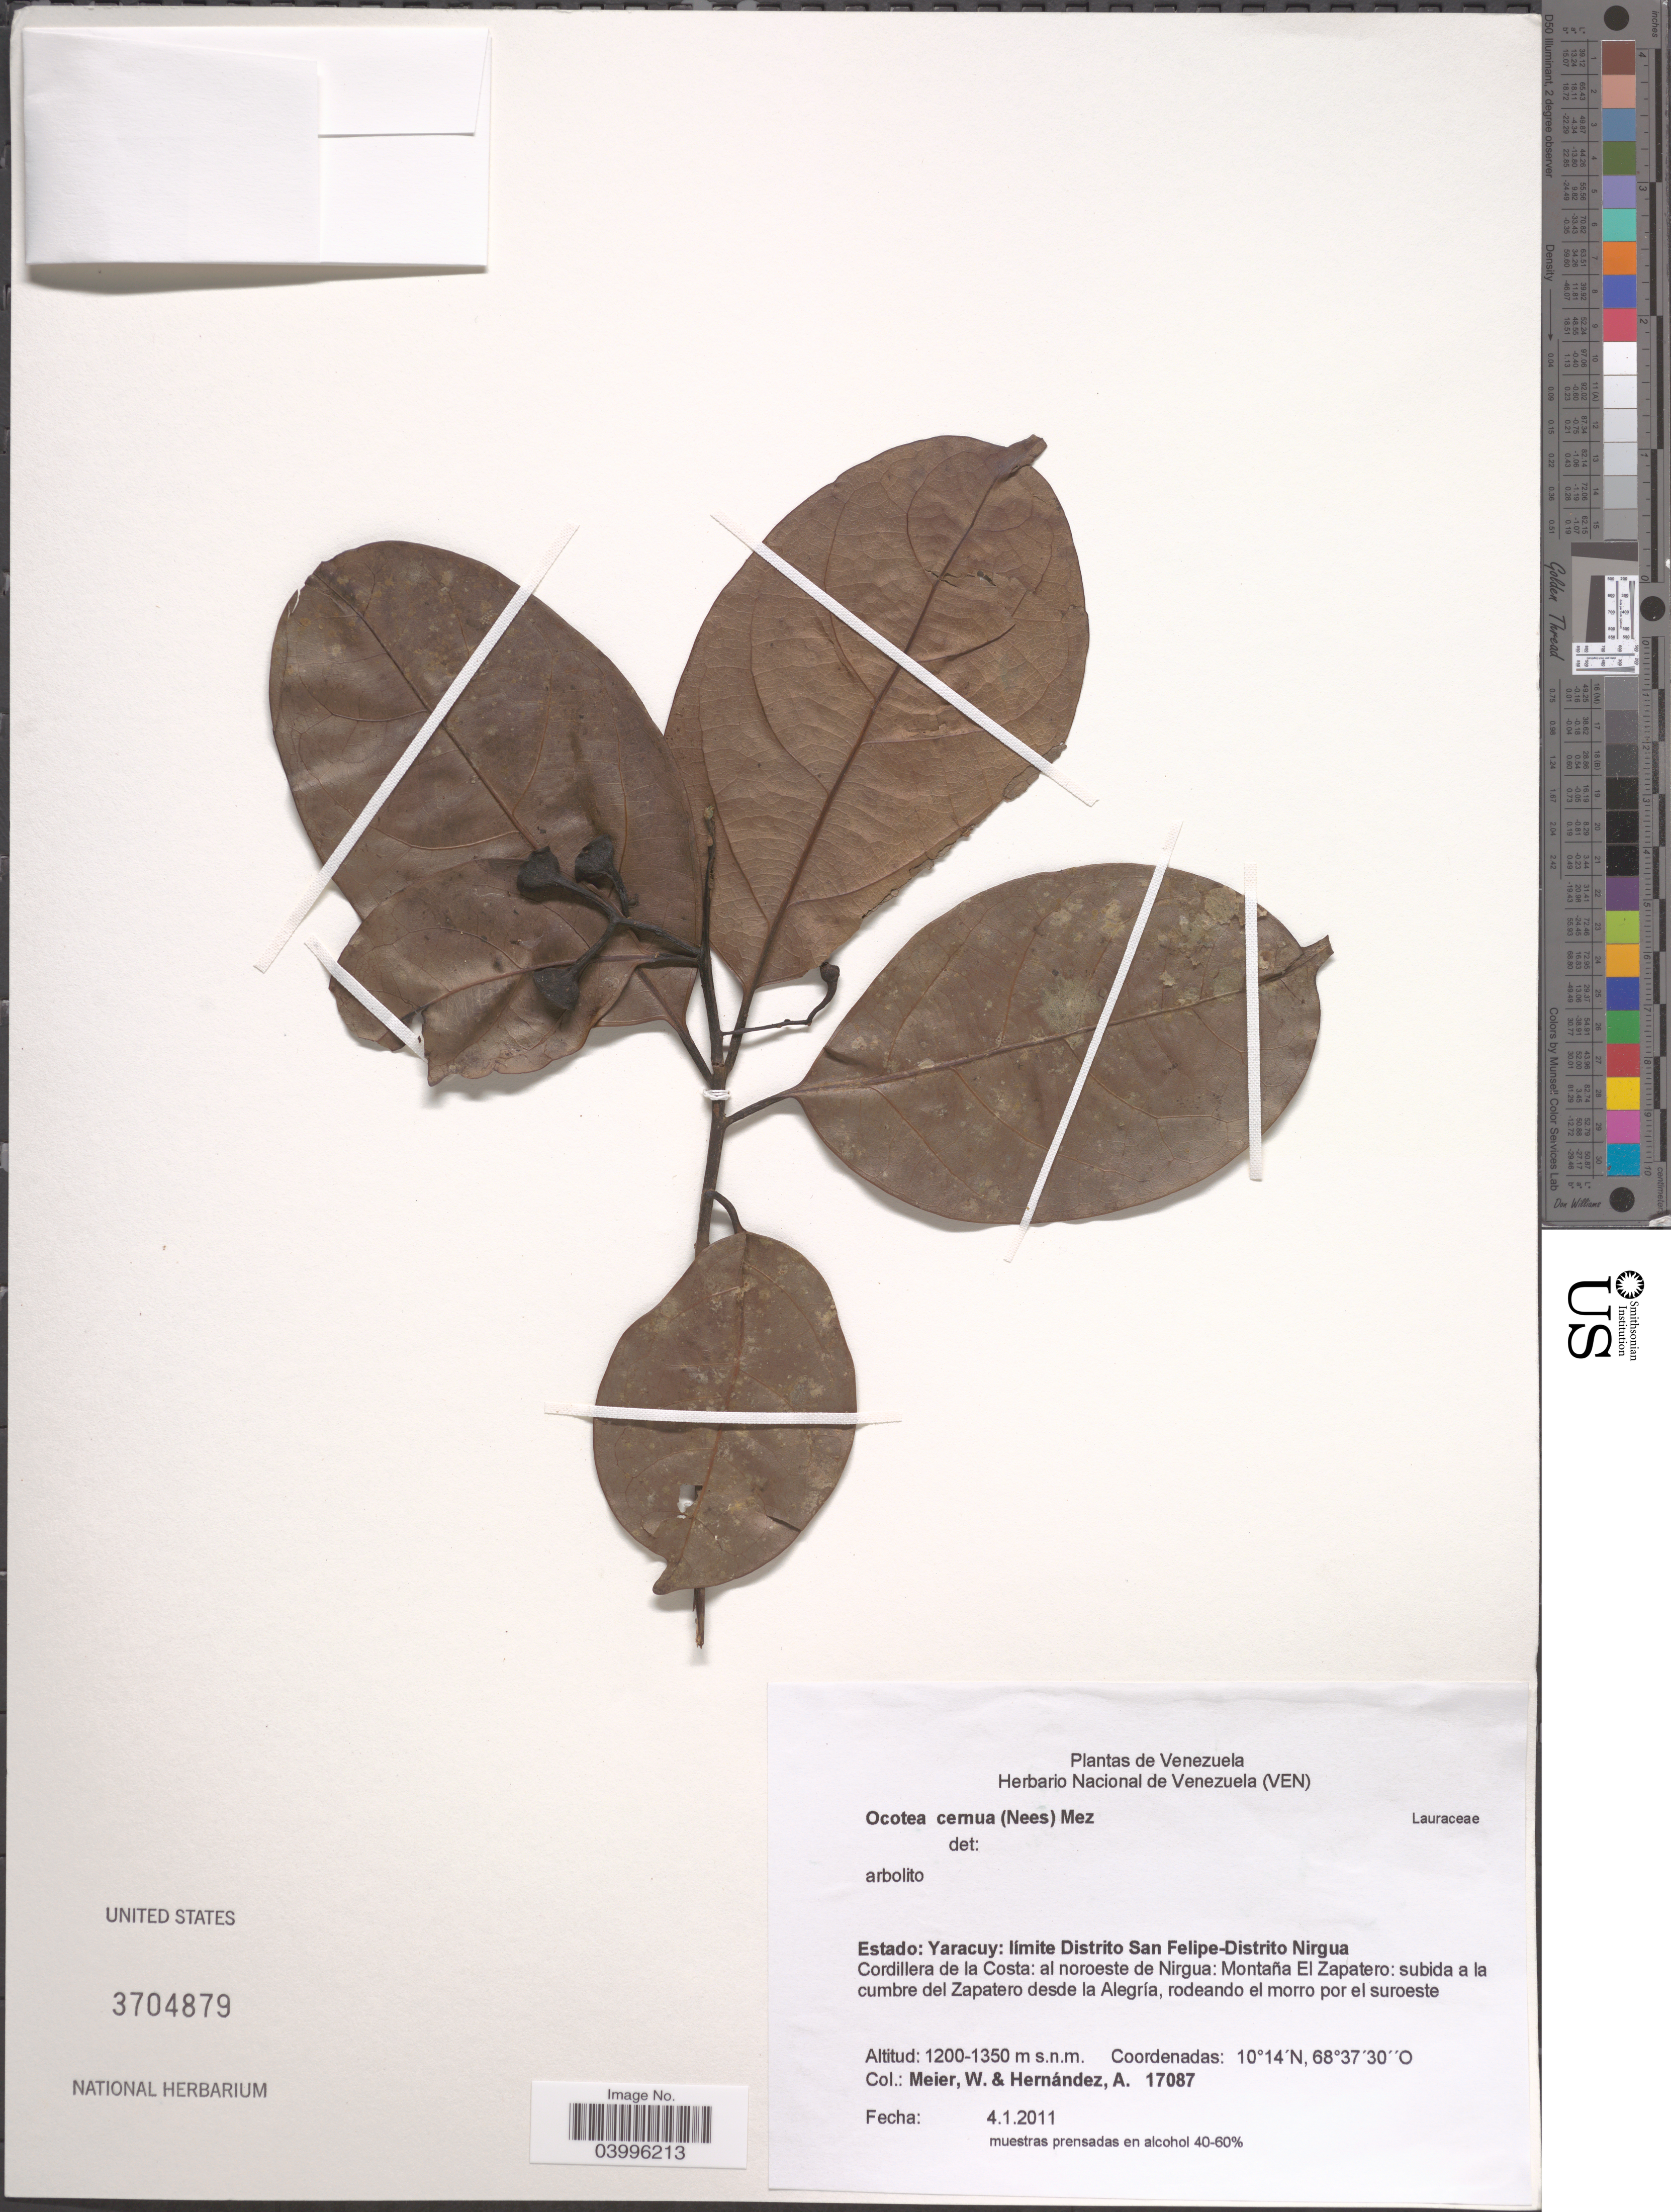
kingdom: Plantae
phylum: Tracheophyta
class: Magnoliopsida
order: Laurales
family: Lauraceae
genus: Ocotea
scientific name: Ocotea cernua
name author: (Nees) Mez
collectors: W. Meier & A. Hernández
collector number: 17087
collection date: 2011-01-04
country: Venezuela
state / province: Yaracuy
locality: Límite Distrito San Felipe-Distrito Nirgua. Cordillera de la Costa: al noroeste de Nirgua: Montaña El Zapatero: subida a la cumbre del Zapatero desde la Alegría, rodeando el morro por el suroeste.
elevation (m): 1200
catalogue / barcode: US 3704879